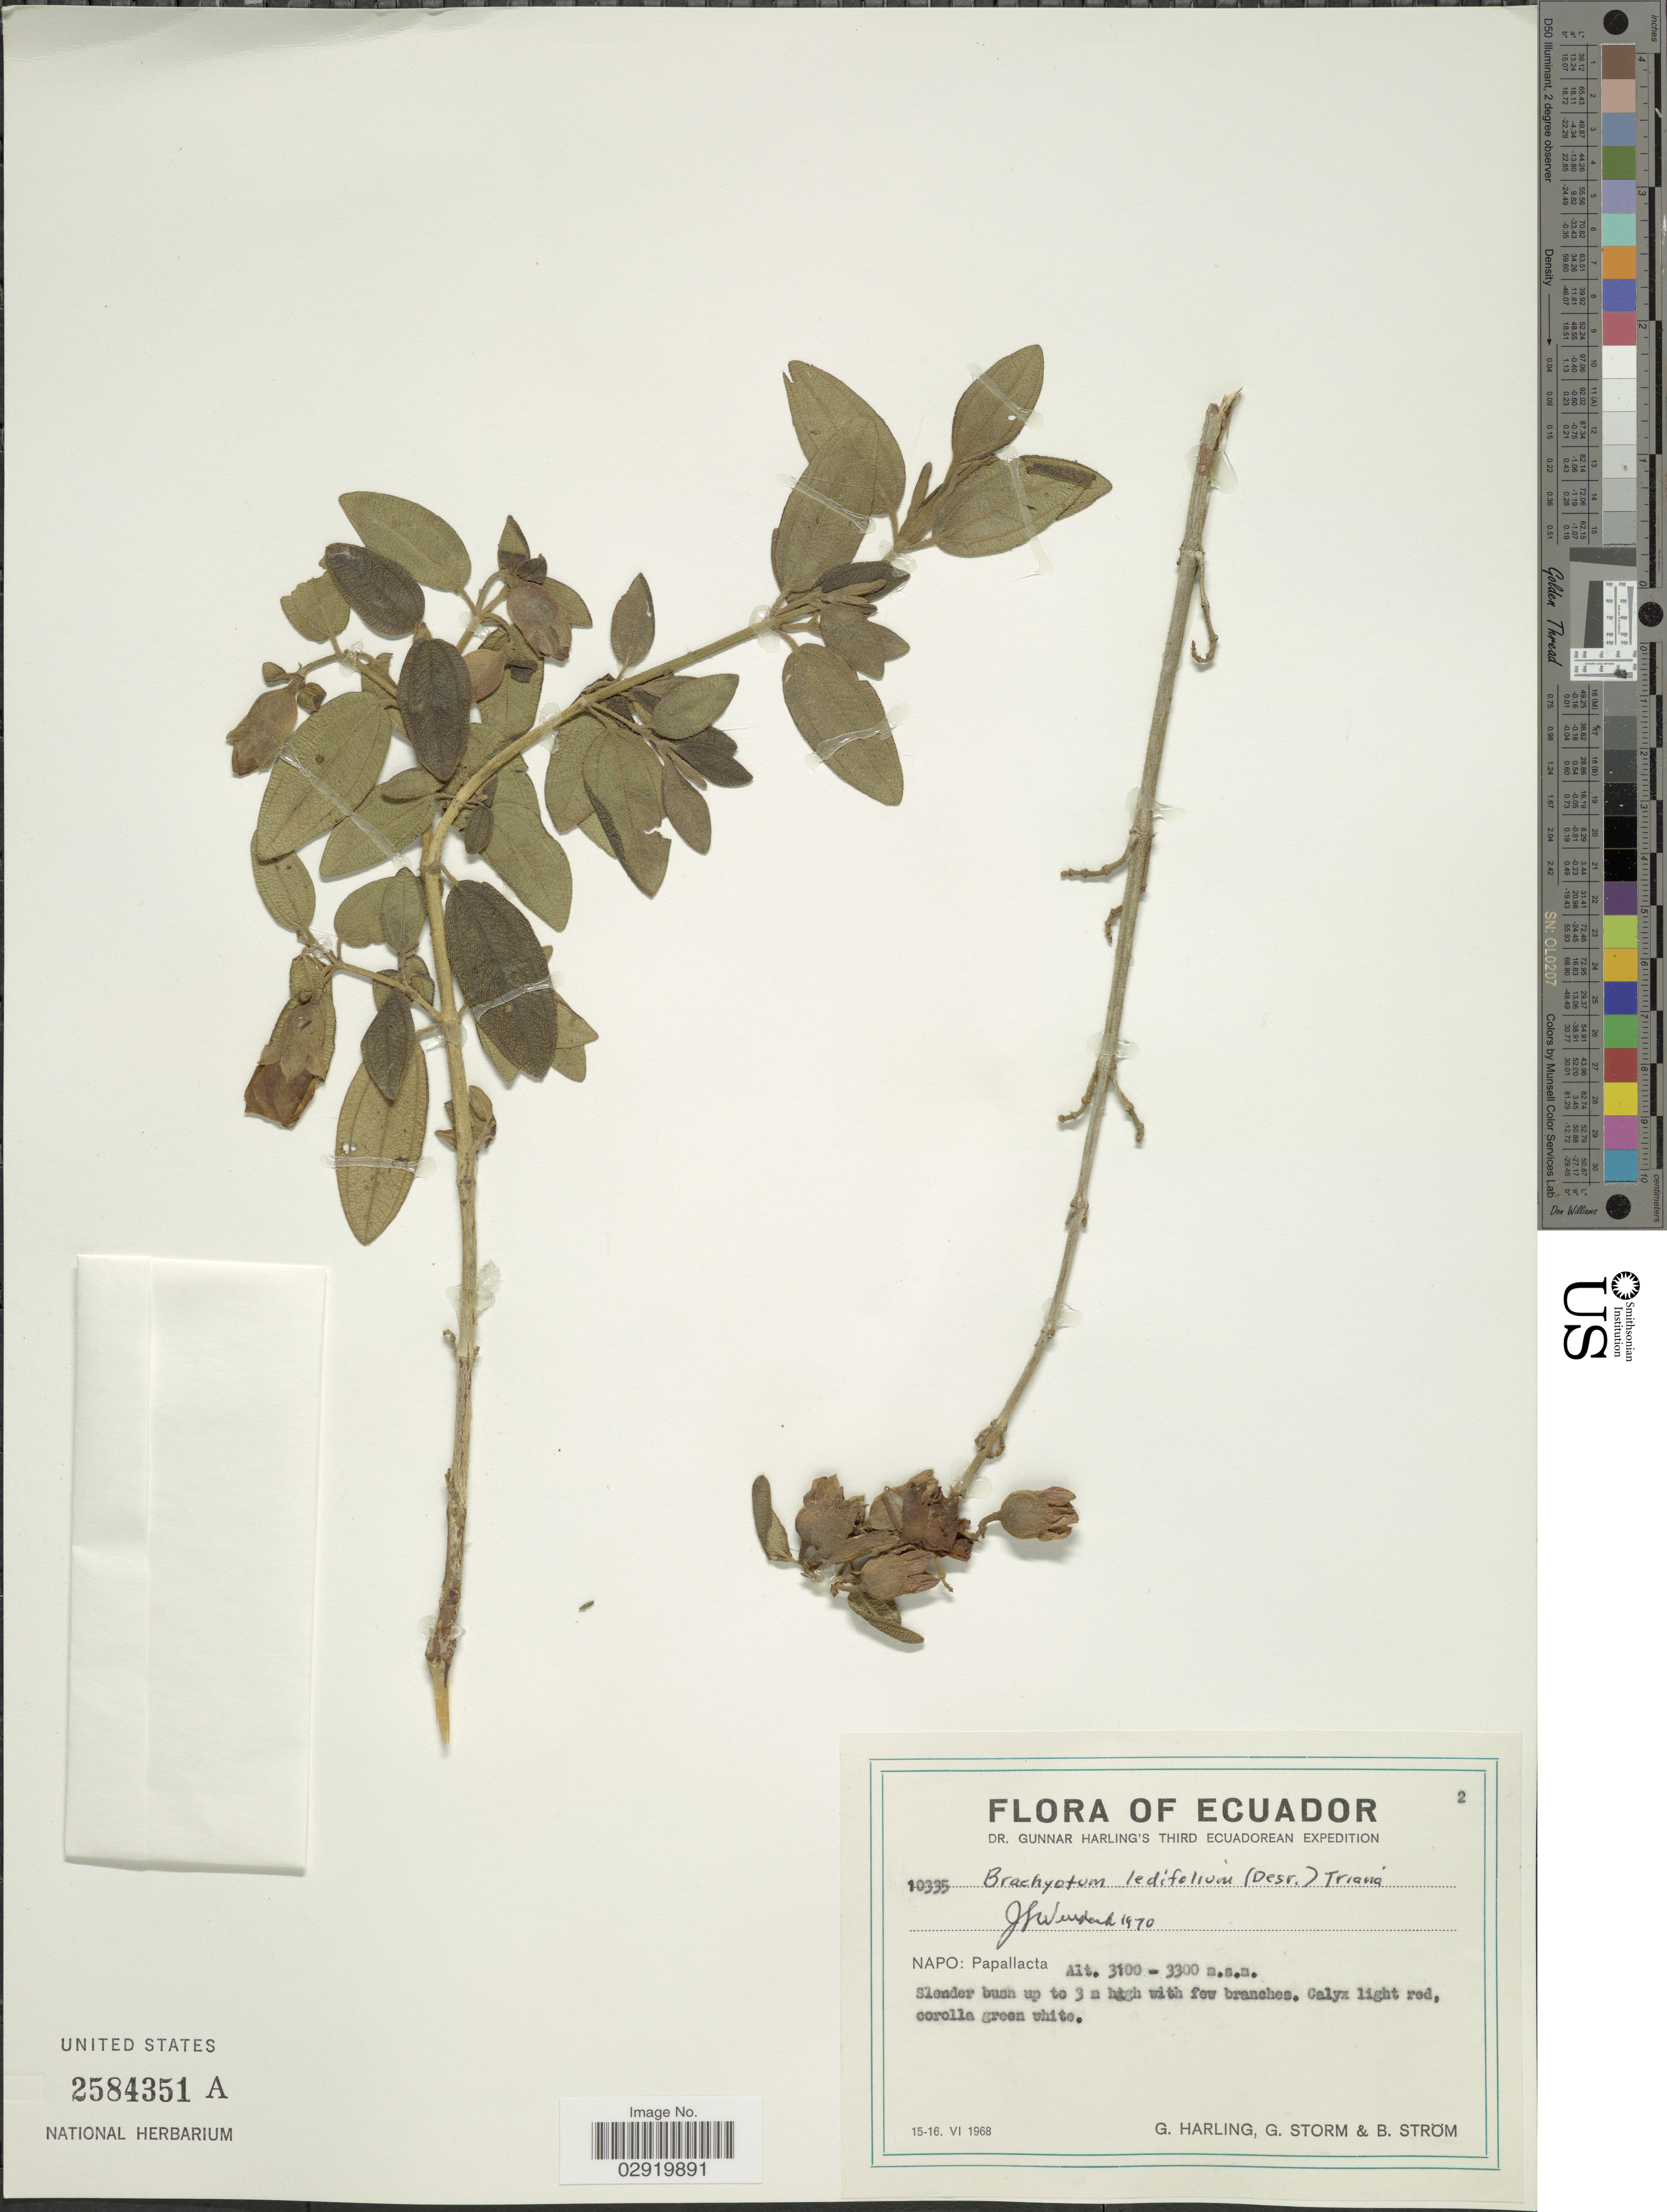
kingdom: Plantae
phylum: Tracheophyta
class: Magnoliopsida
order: Myrtales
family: Melastomataceae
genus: Brachyotum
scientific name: Brachyotum ledifolium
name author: (Desr.) Triana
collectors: G. Harling, G. Storm & B. Ström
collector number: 10335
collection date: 1968-06-15/1968-06-16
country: Ecuador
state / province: Napo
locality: Papallacta.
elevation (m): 3100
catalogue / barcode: US 2584351A